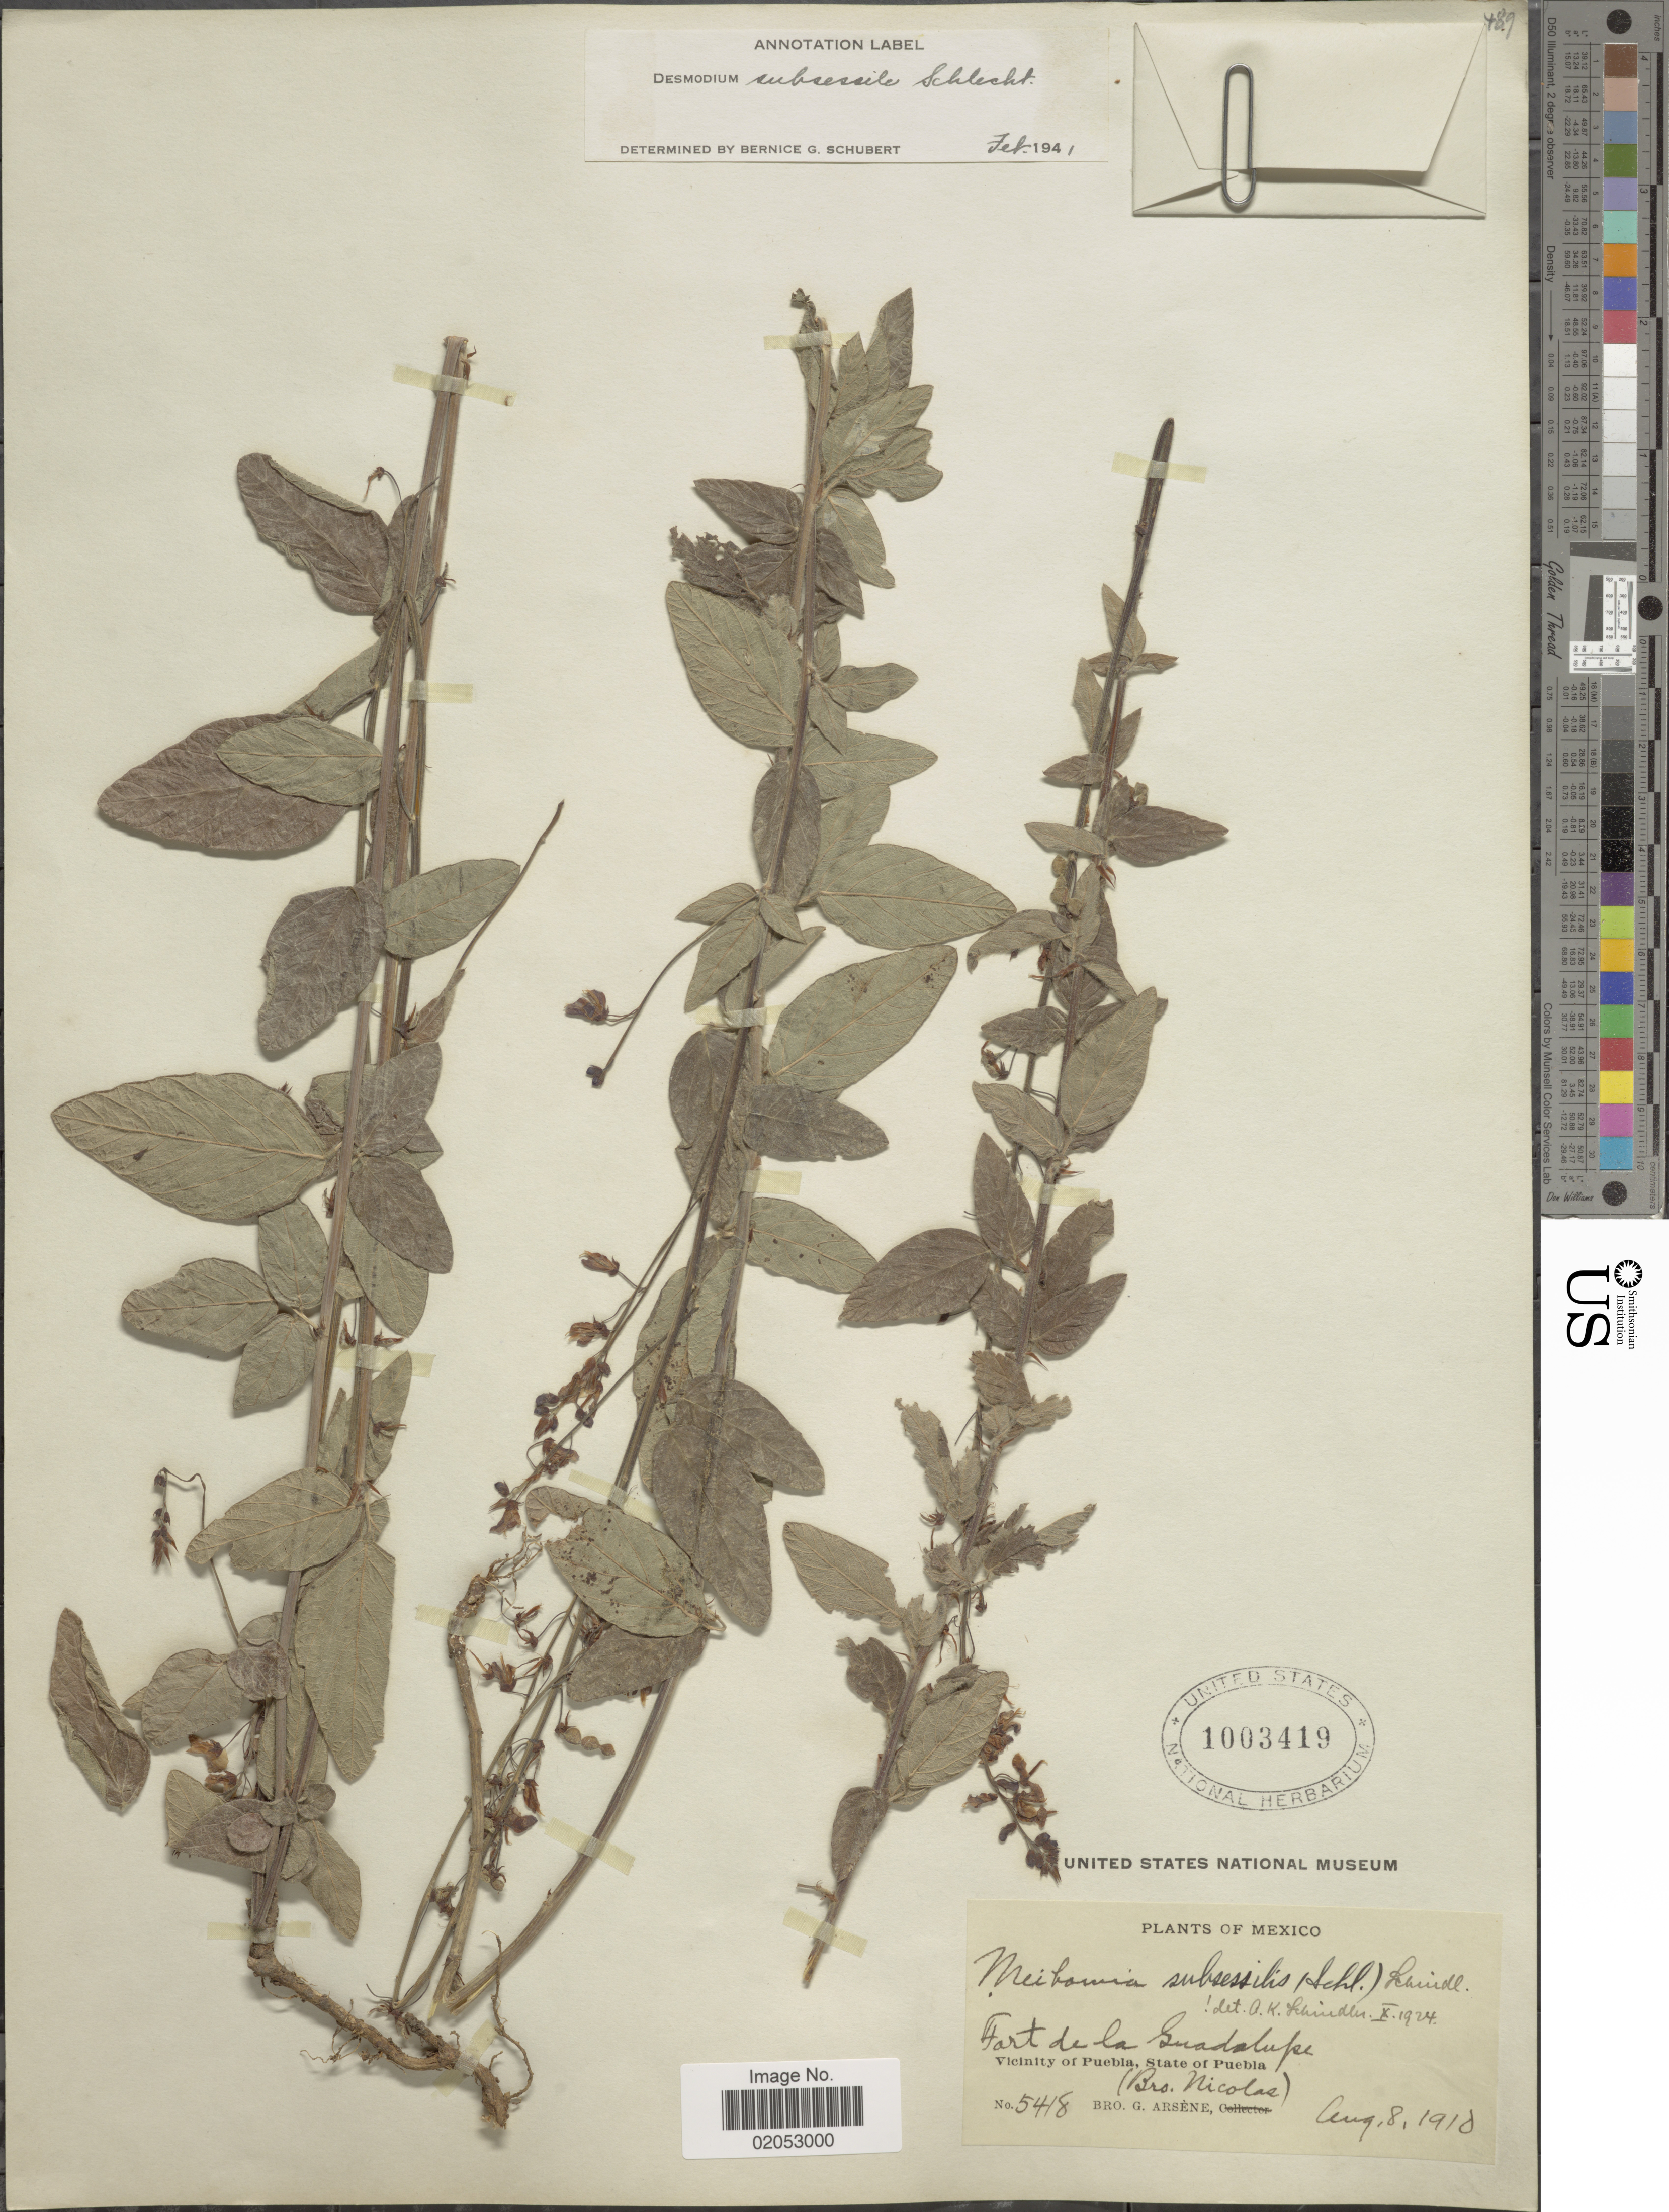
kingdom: Plantae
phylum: Tracheophyta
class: Magnoliopsida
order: Fabales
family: Fabaceae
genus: Desmodium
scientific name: Desmodium subsessile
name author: Seaton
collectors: Bro. G. Arsène & B. Nicolas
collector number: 5418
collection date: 1910-08-08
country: Mexico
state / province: Puebla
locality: Fort de la Guadalupe. Vicinity of Puebla, State of Puebla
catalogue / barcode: US 1003419